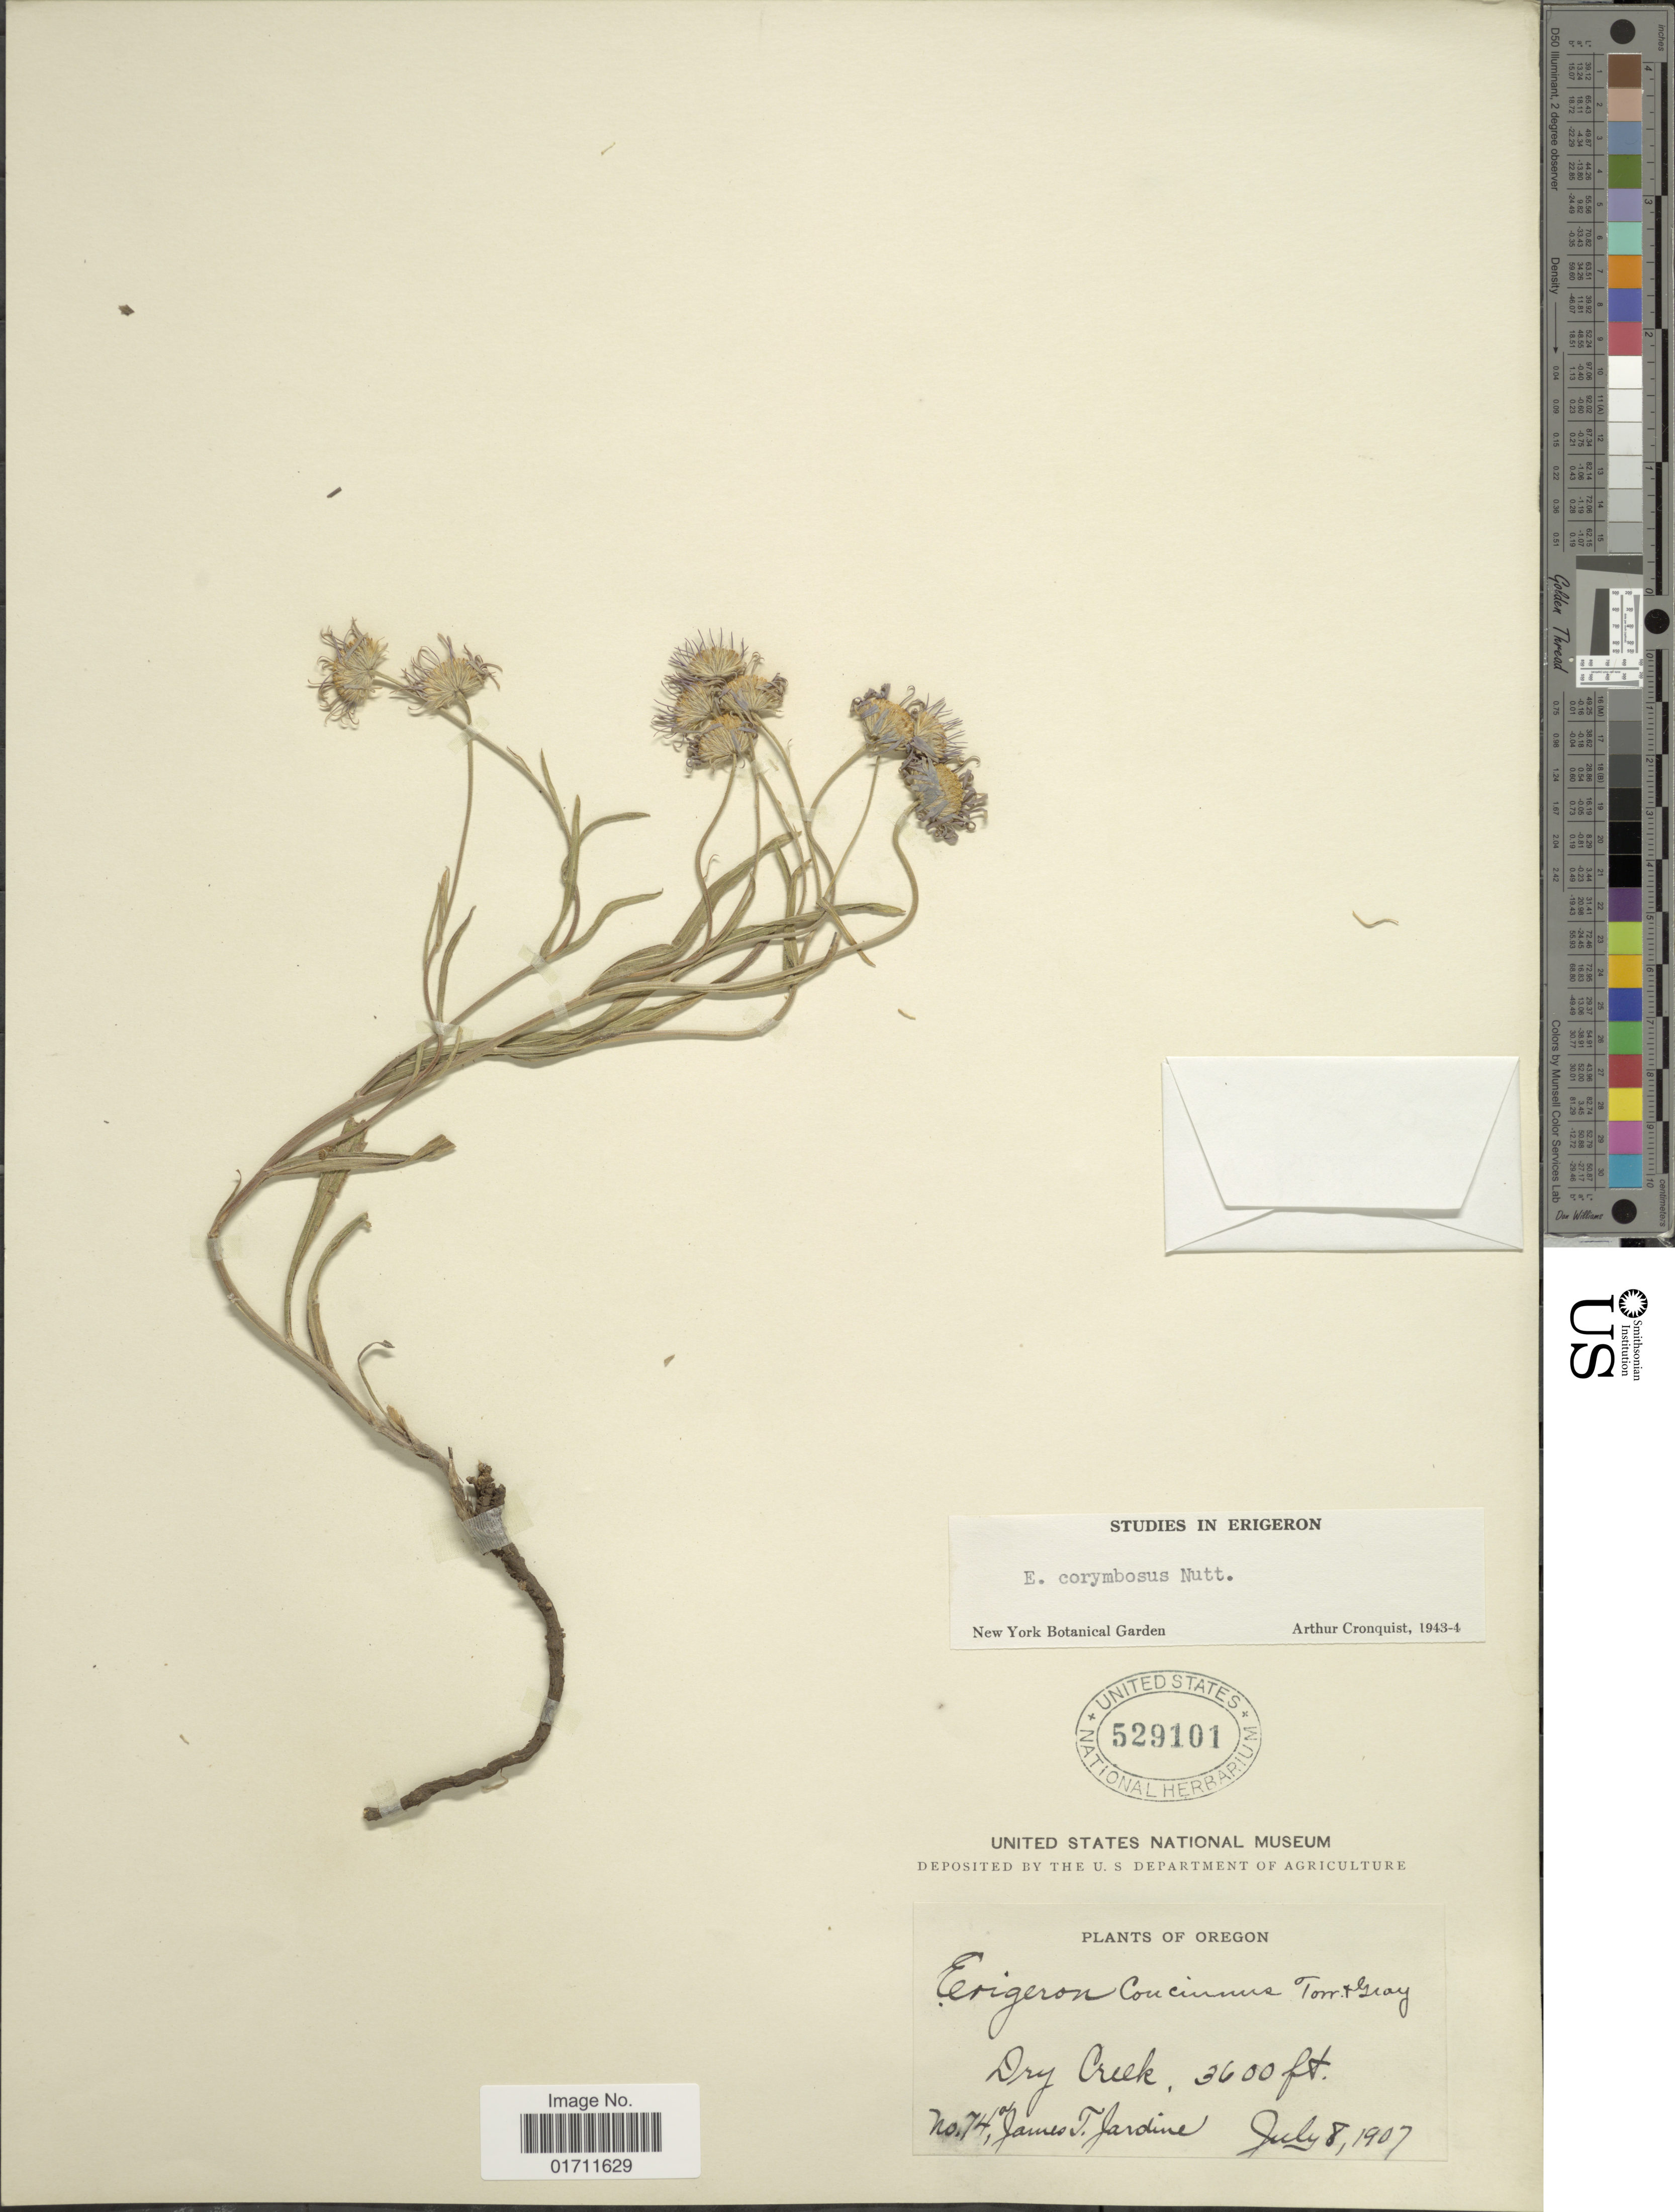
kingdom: Plantae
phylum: Tracheophyta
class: Magnoliopsida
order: Asterales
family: Asteraceae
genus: Erigeron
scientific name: Erigeron corymbosus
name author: Nutt.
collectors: J. T. Jardine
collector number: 74a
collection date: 1907-07-08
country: United States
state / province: Oregon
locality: Dry Creek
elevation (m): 1097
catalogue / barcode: US 529101